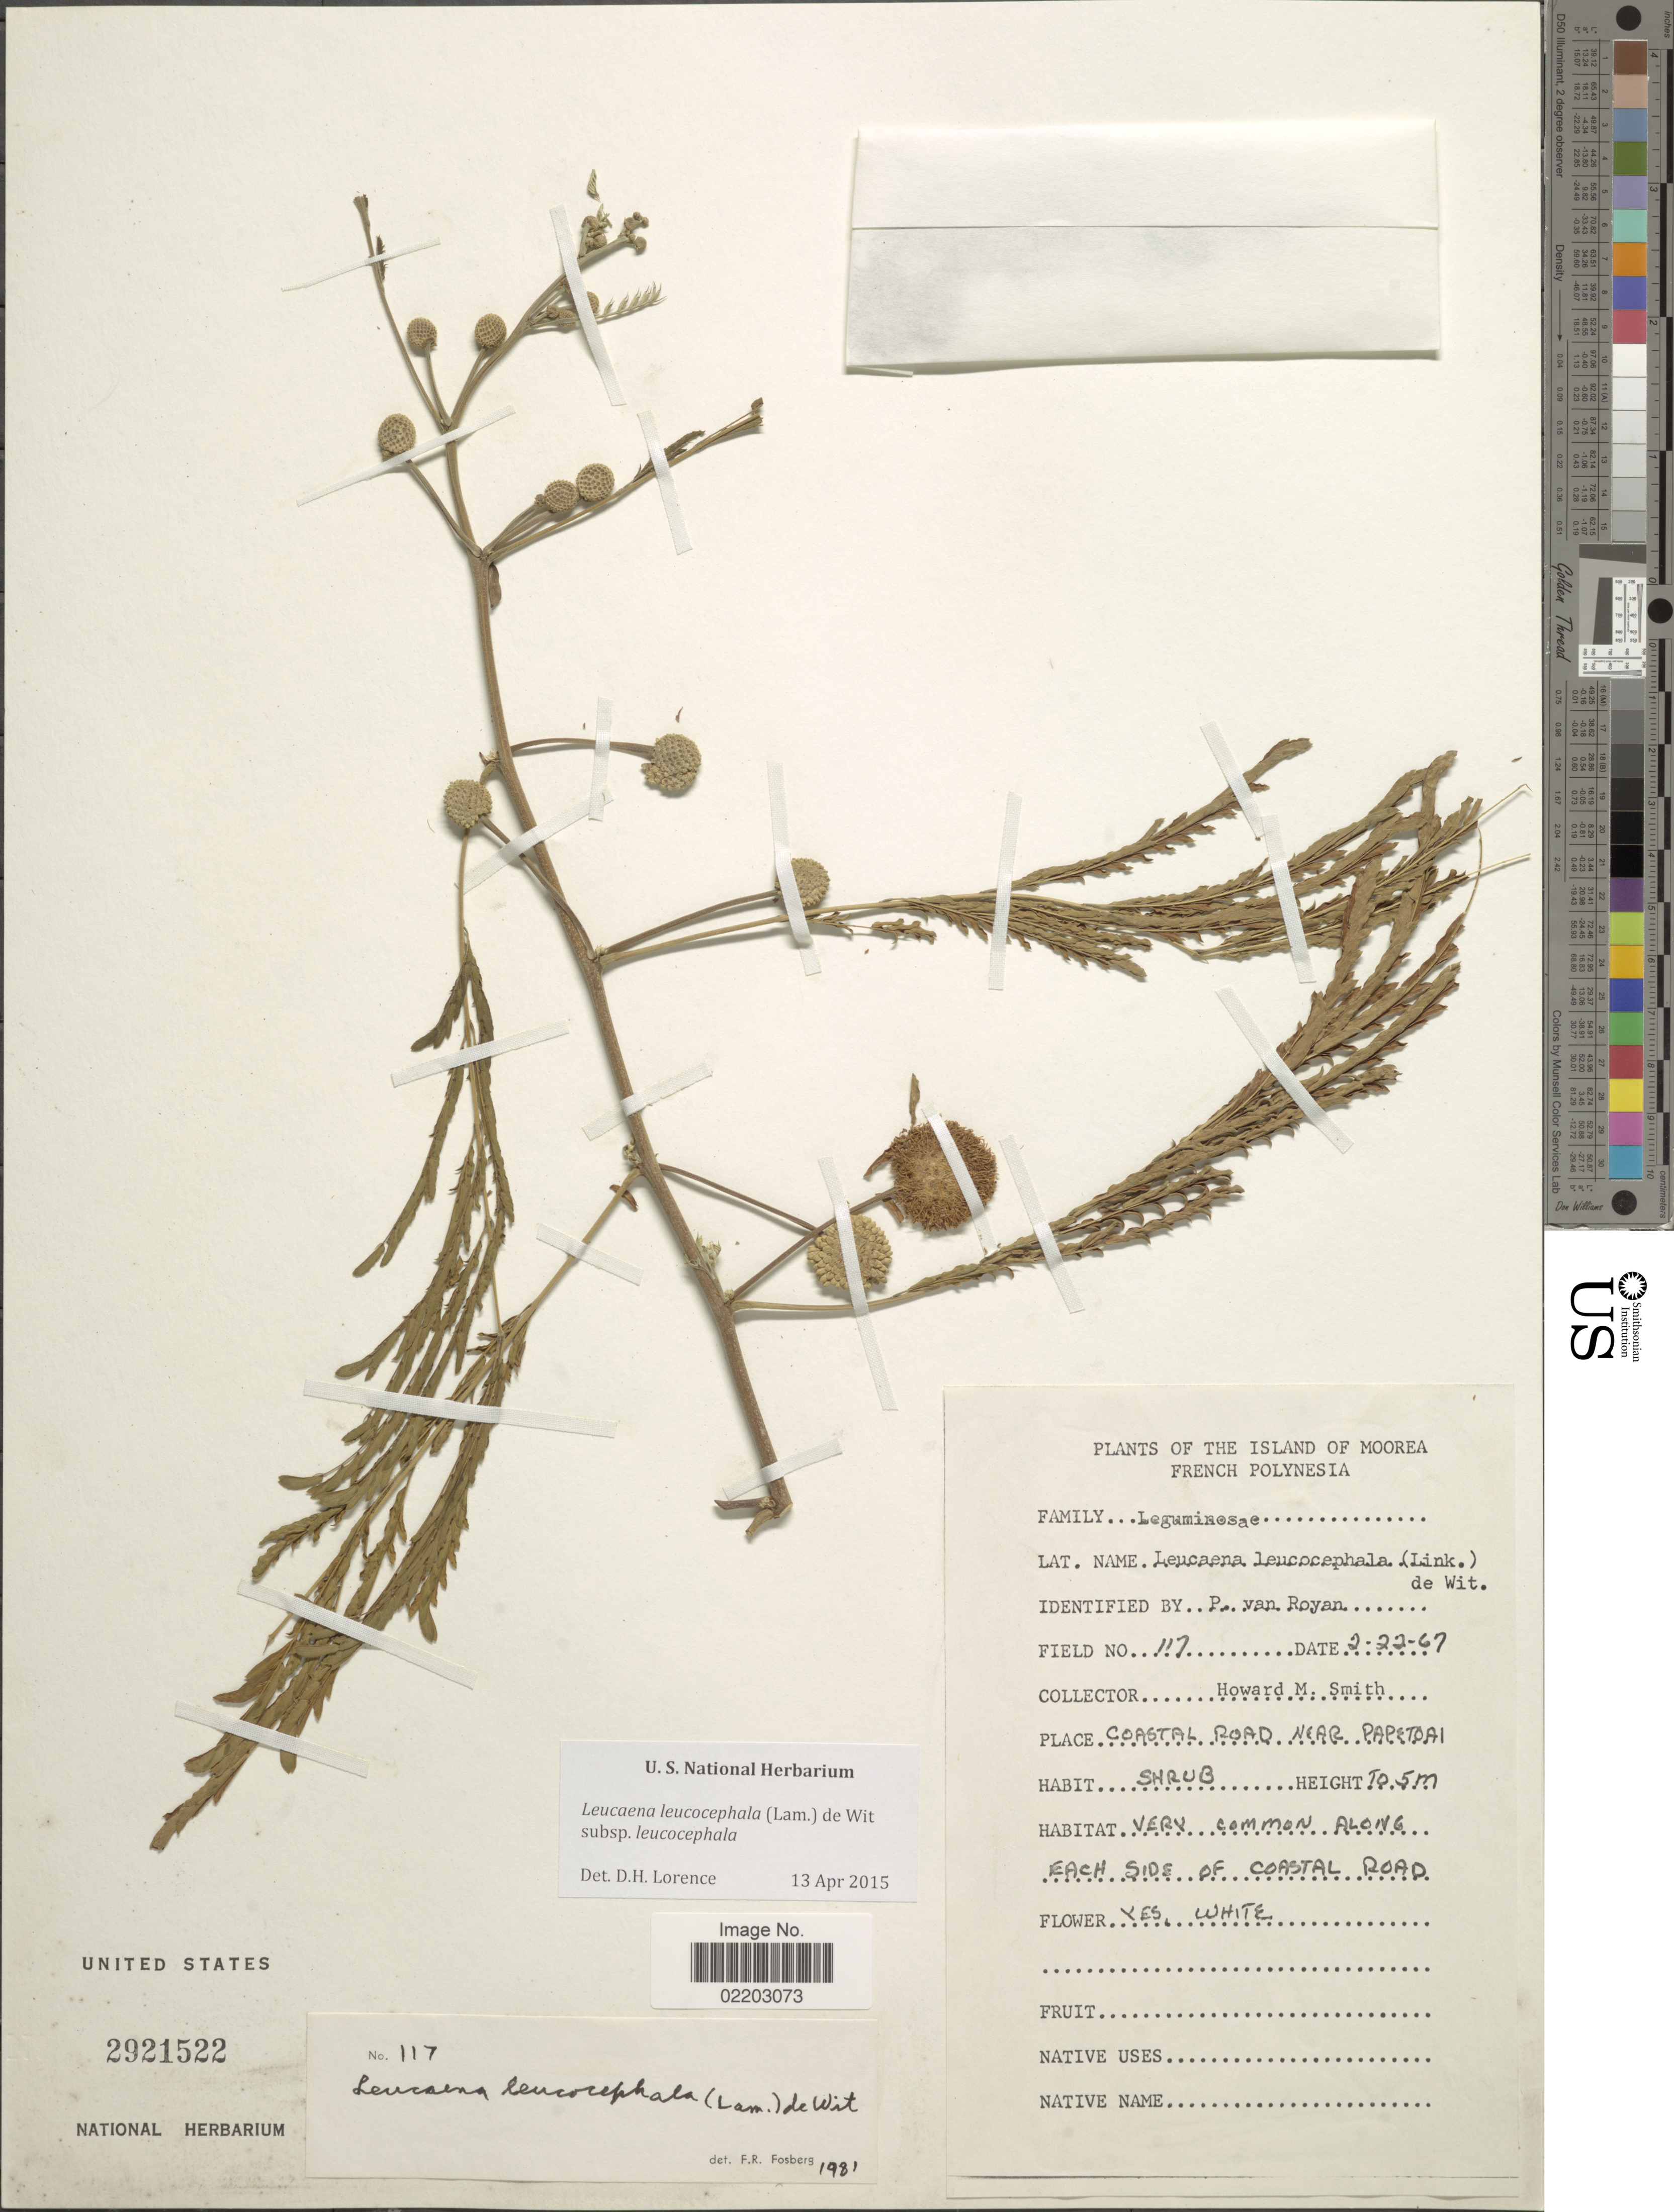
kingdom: Plantae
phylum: Tracheophyta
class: Magnoliopsida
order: Fabales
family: Fabaceae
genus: Leucaena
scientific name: Leucaena leucocephala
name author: (Lam.) de Wit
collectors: H. M. Smith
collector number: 117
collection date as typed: Transcribed d/m/y: 22/2/67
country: French Polynesia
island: Moorea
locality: Island of Moorea, French Polynesia. Coastal Road near Papetoai [interpreted].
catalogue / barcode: US 2921522